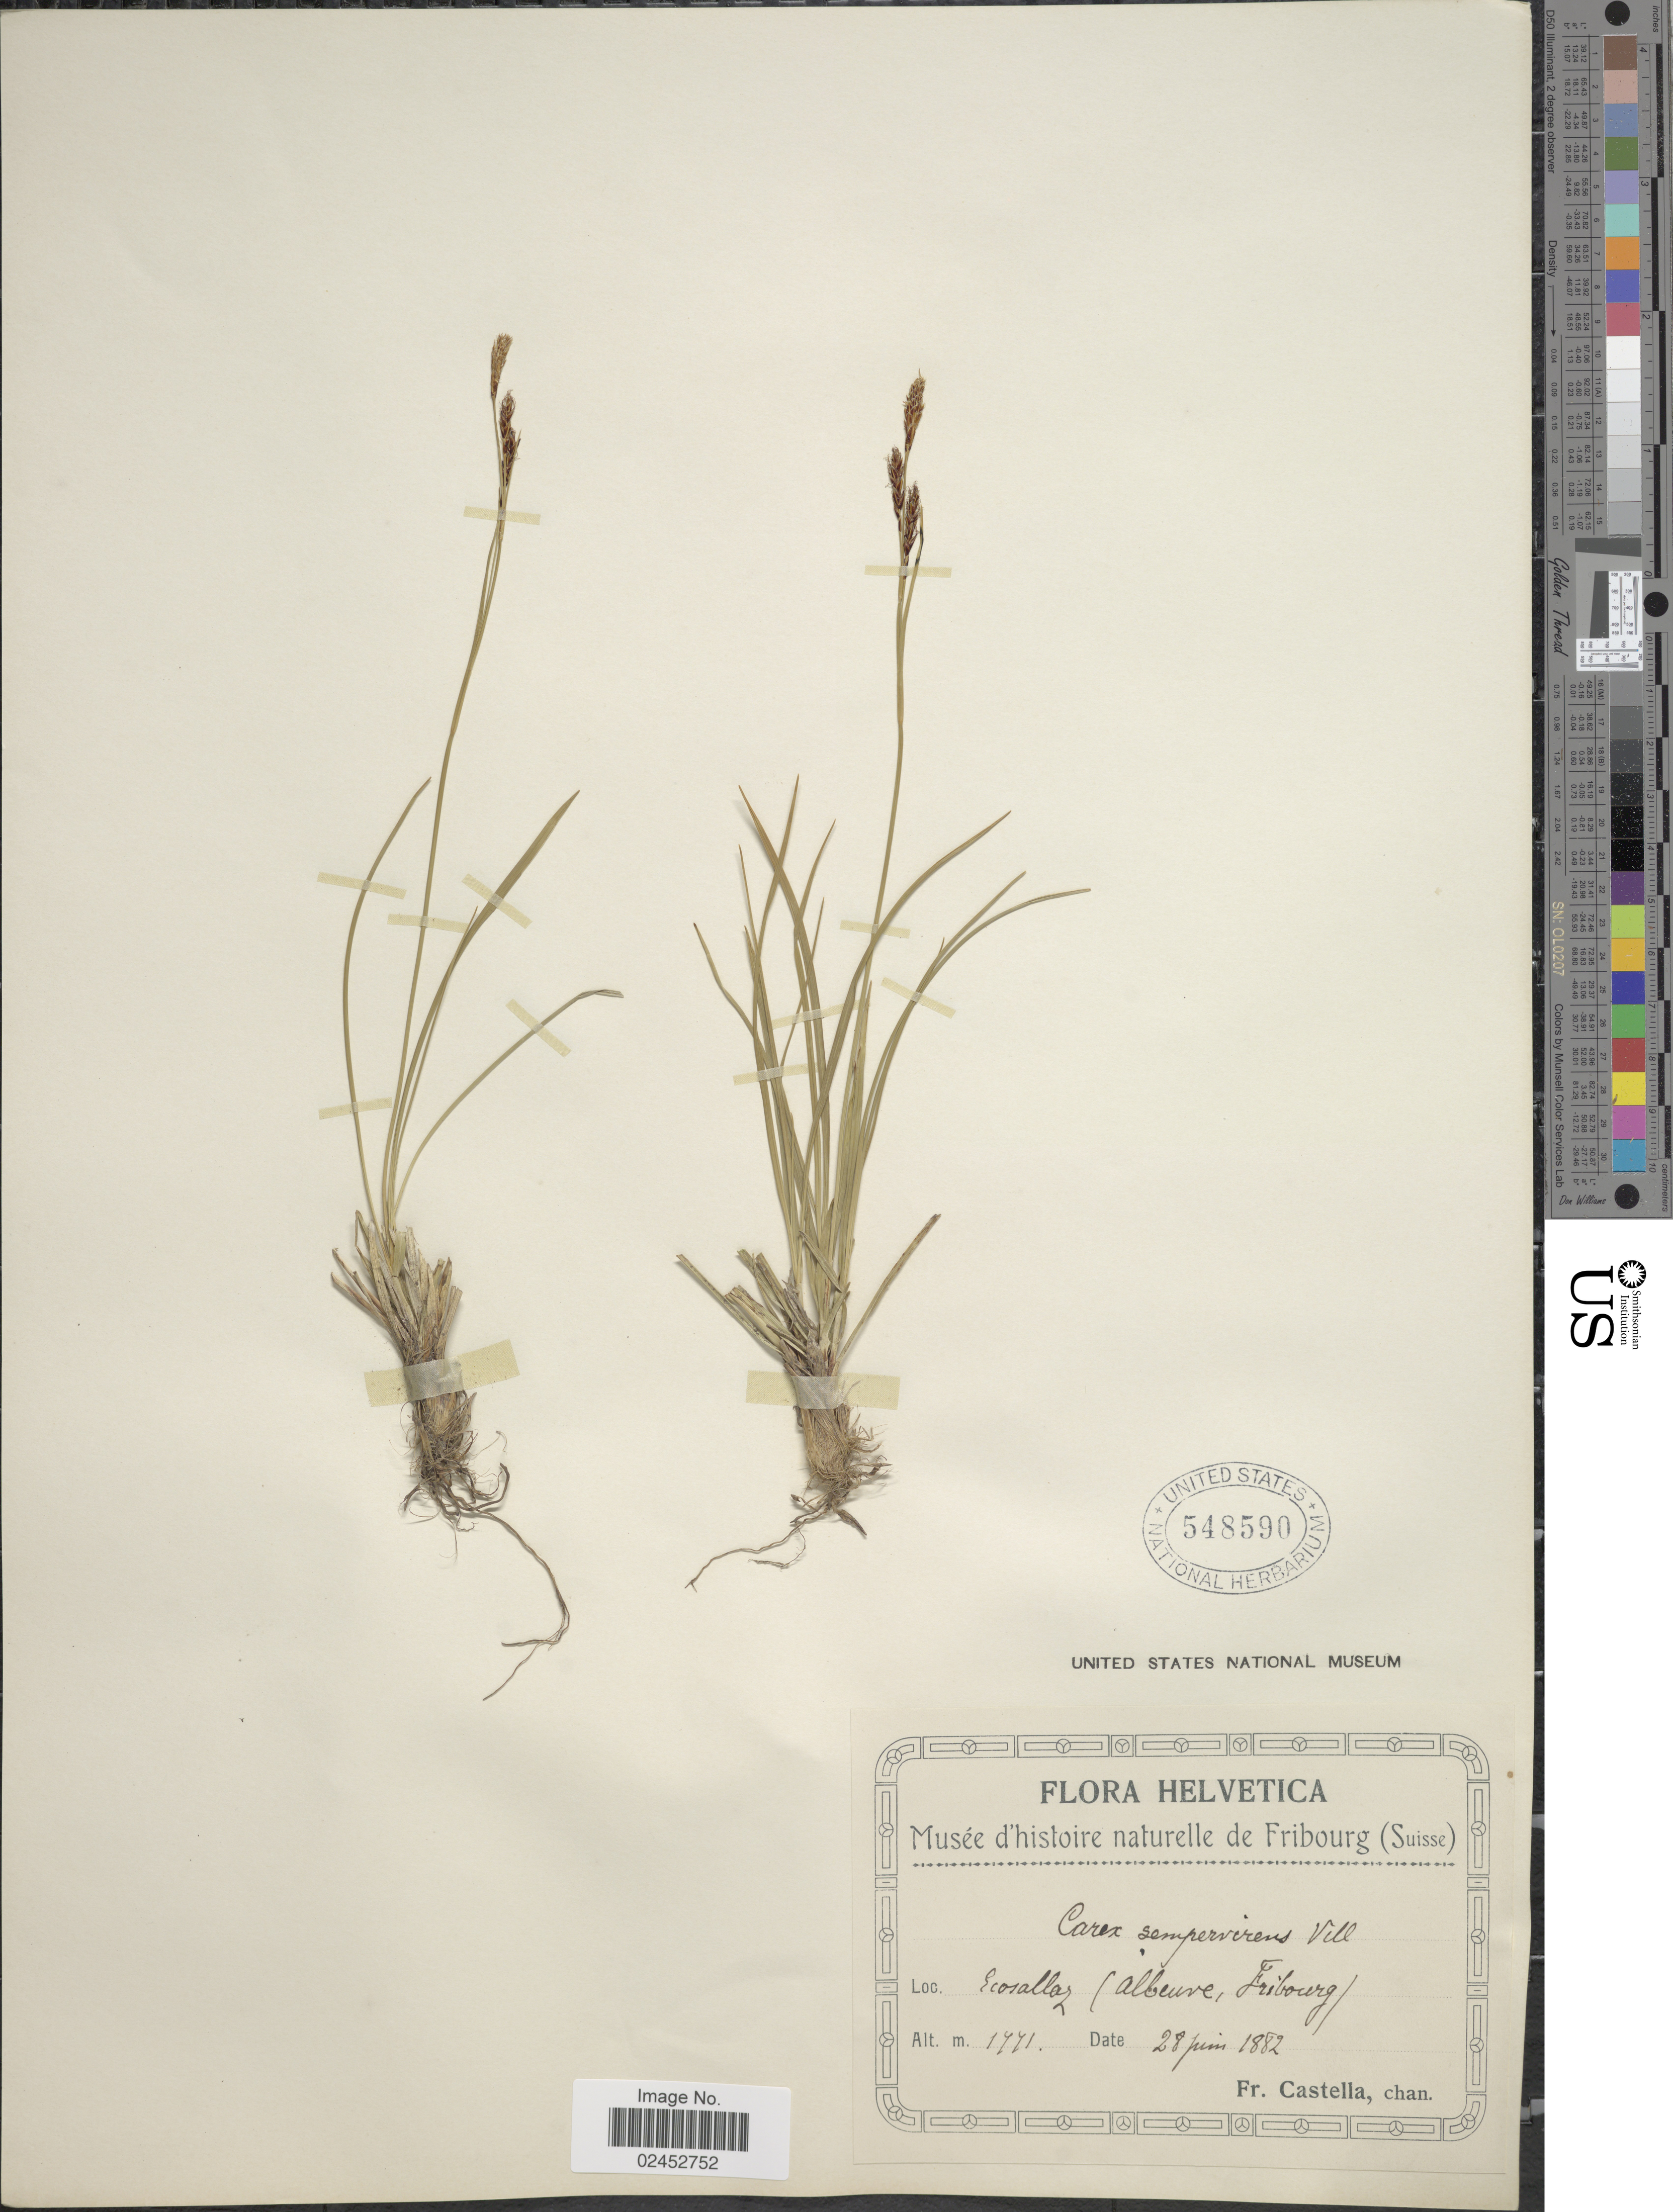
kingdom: Plantae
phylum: Tracheophyta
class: Liliopsida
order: Poales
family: Cyperaceae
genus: Carex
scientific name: Carex sempervirens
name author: Vill.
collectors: Fr. Castella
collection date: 1882-06-28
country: Switzerland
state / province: Fribourg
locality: Helvetica, Ecosallaz (Albeuve, Fribourg)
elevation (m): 1771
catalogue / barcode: US 548590